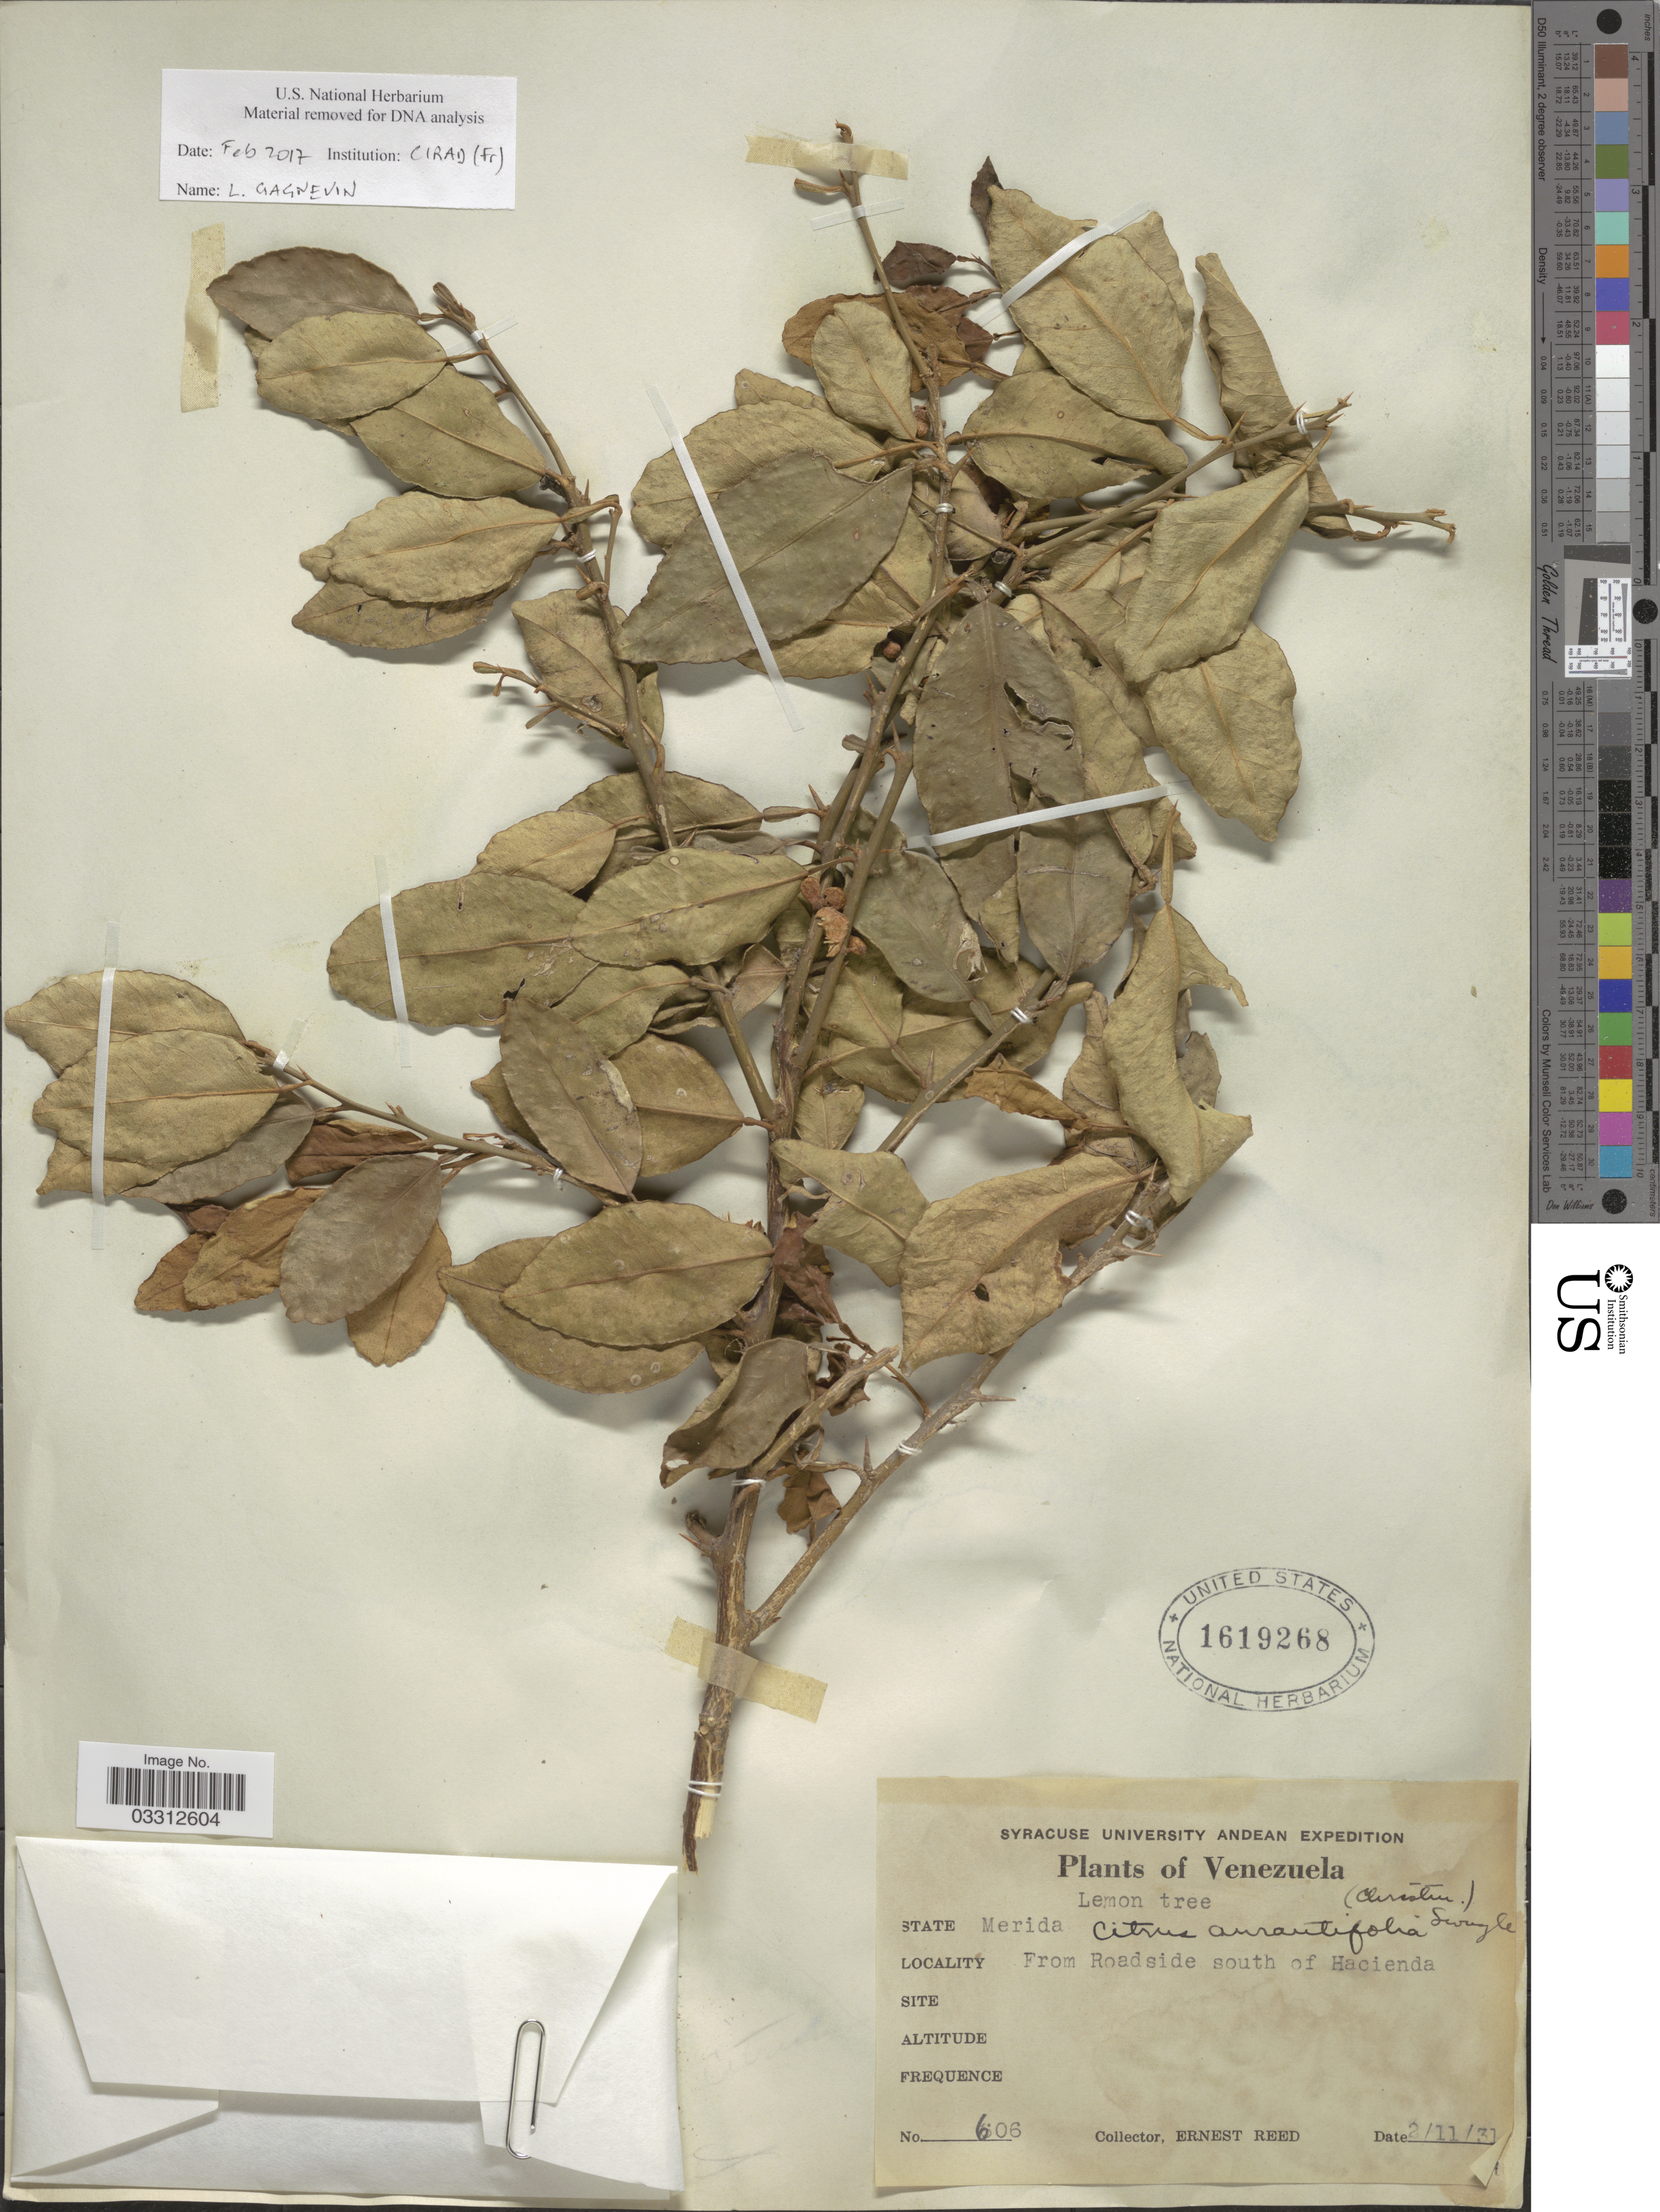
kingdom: Plantae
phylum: Tracheophyta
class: Magnoliopsida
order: Sapindales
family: Rutaceae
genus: Citrus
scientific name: Citrus x aurantifolia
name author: (Christm.) Swingle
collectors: E. Reed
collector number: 606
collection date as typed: Transcribed d/m/y: 2/11/31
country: Venezuela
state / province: Mérida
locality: From Roadside south of Hacienda.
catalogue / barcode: US 1619268